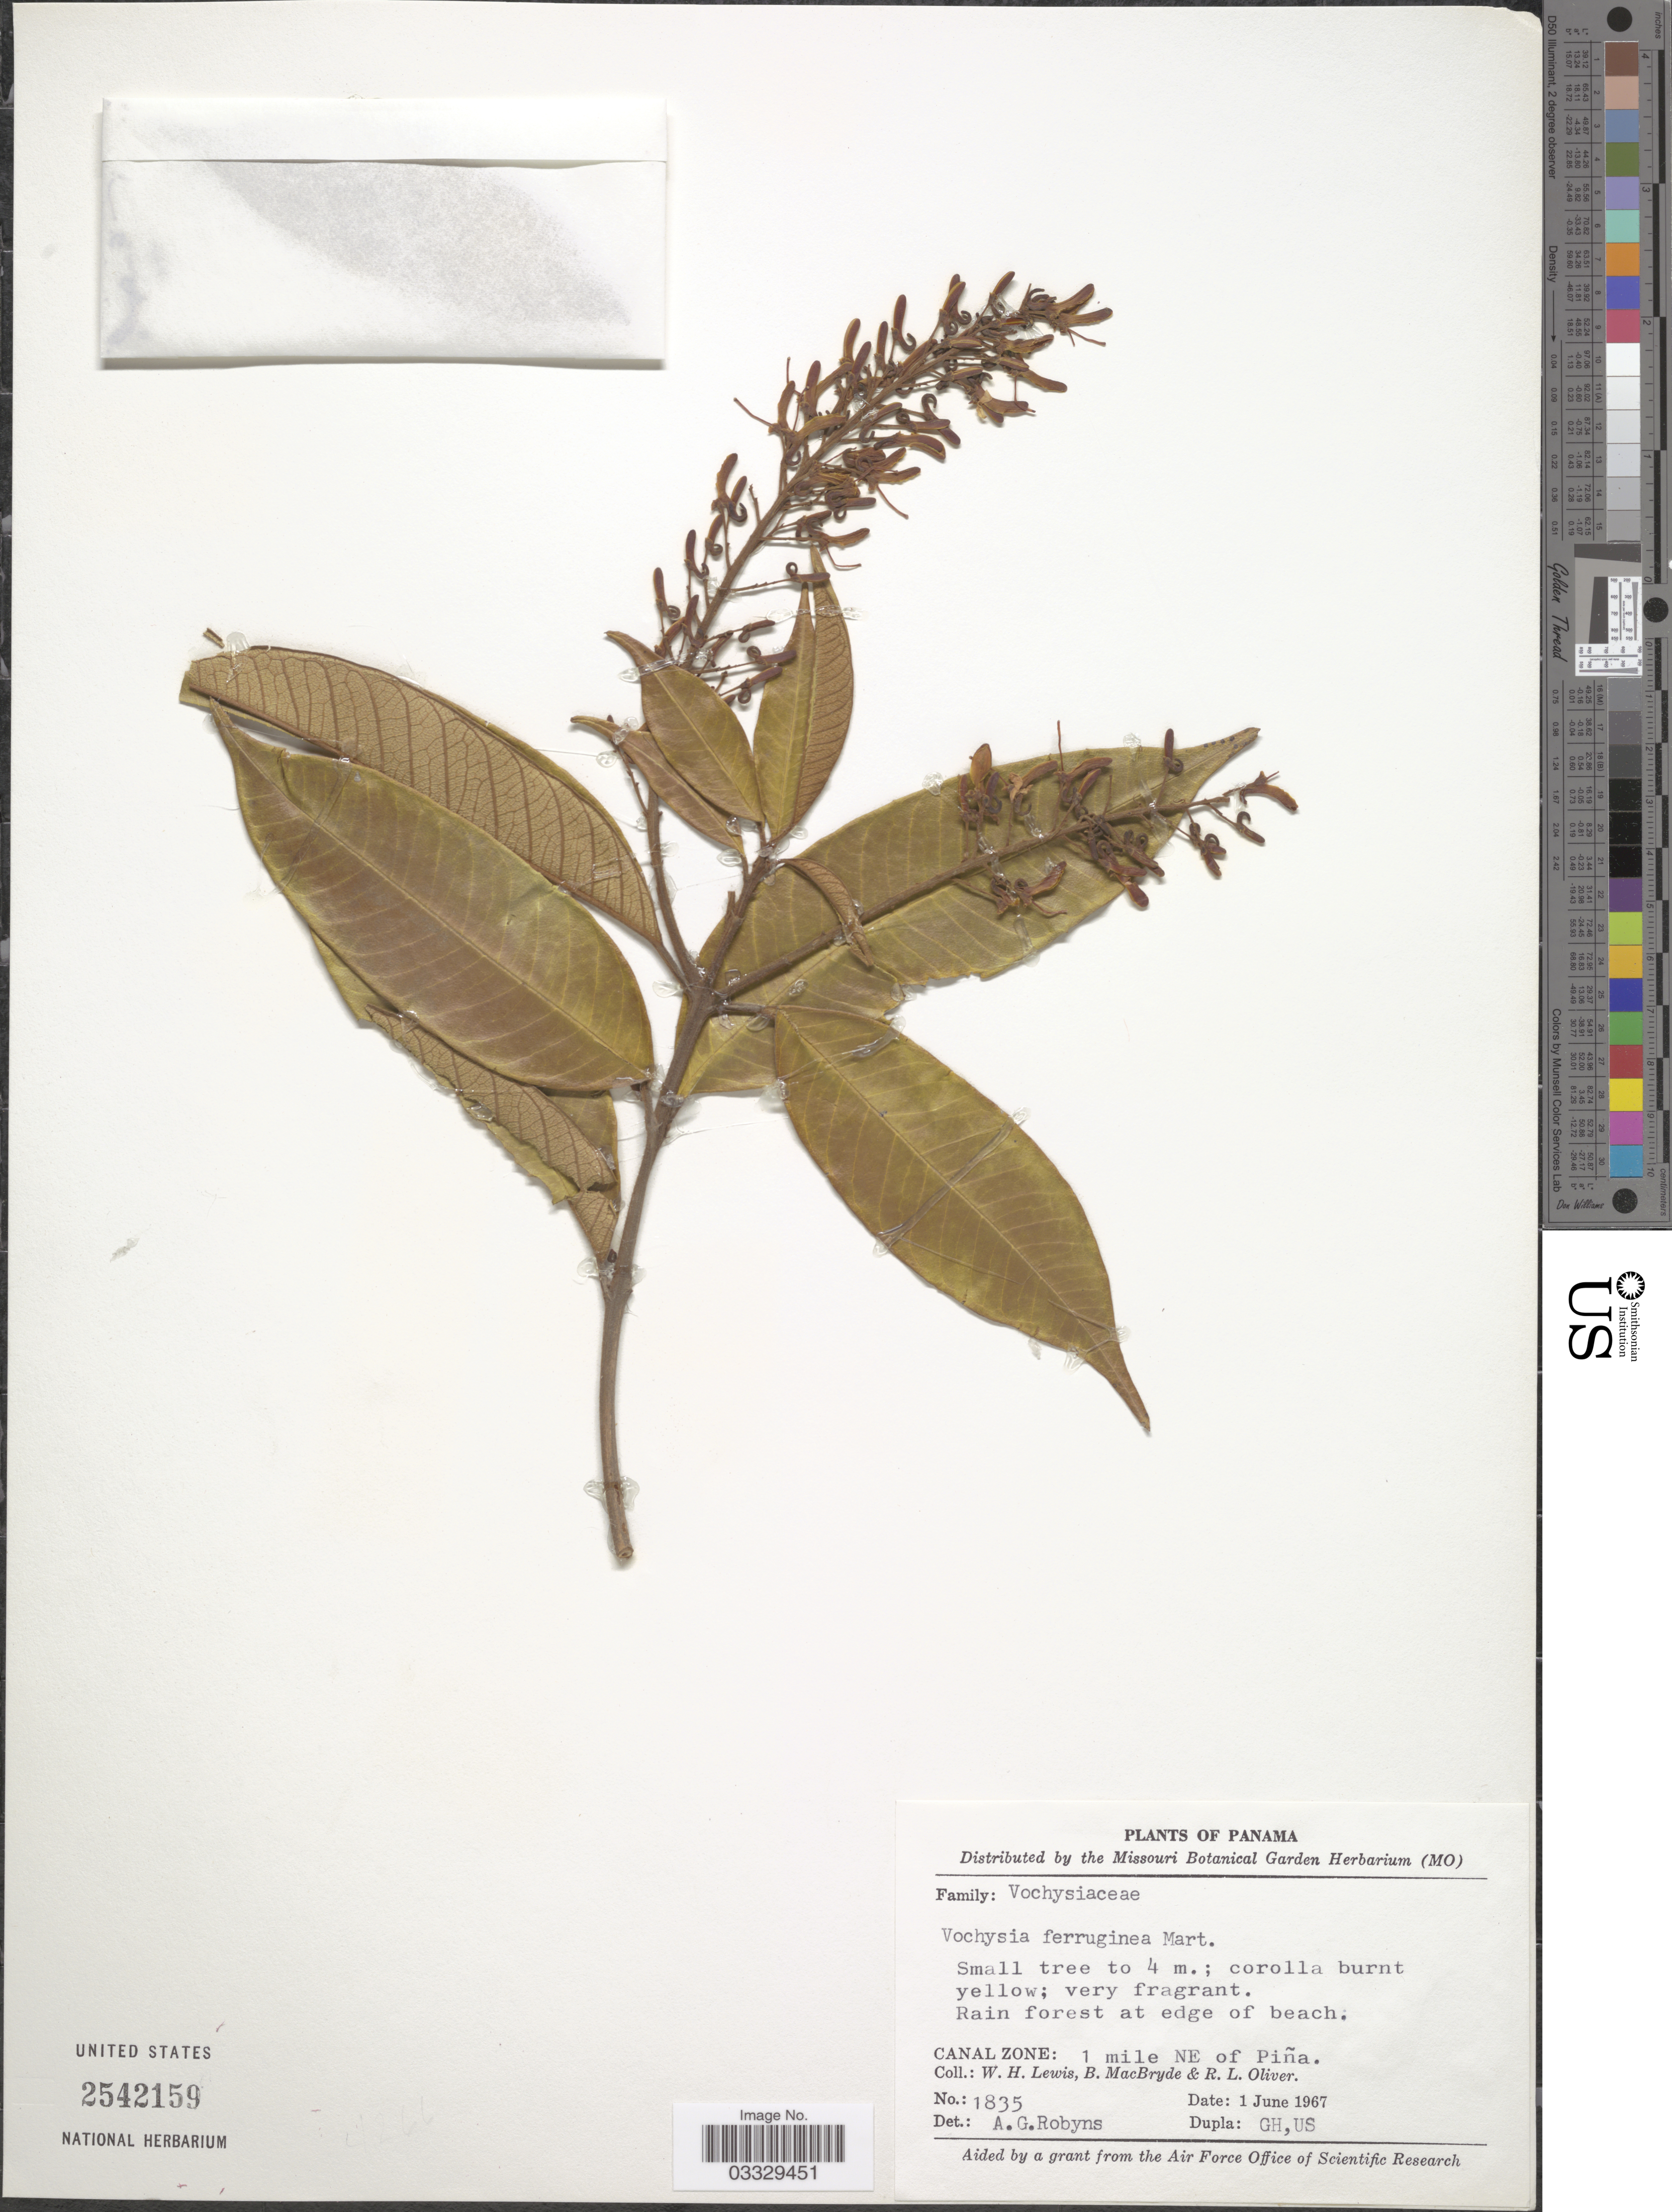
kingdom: Plantae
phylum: Tracheophyta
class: Magnoliopsida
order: Myrtales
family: Vochysiaceae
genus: Vochysia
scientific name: Vochysia ferruginea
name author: Mart.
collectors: W. H. Lewis, B. MacBryde & R. Oliver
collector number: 1835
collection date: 1967-06-01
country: Panama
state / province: Colón / Panamá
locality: Canal Zone: 1 mile NE of Piña.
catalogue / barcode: US 2542159